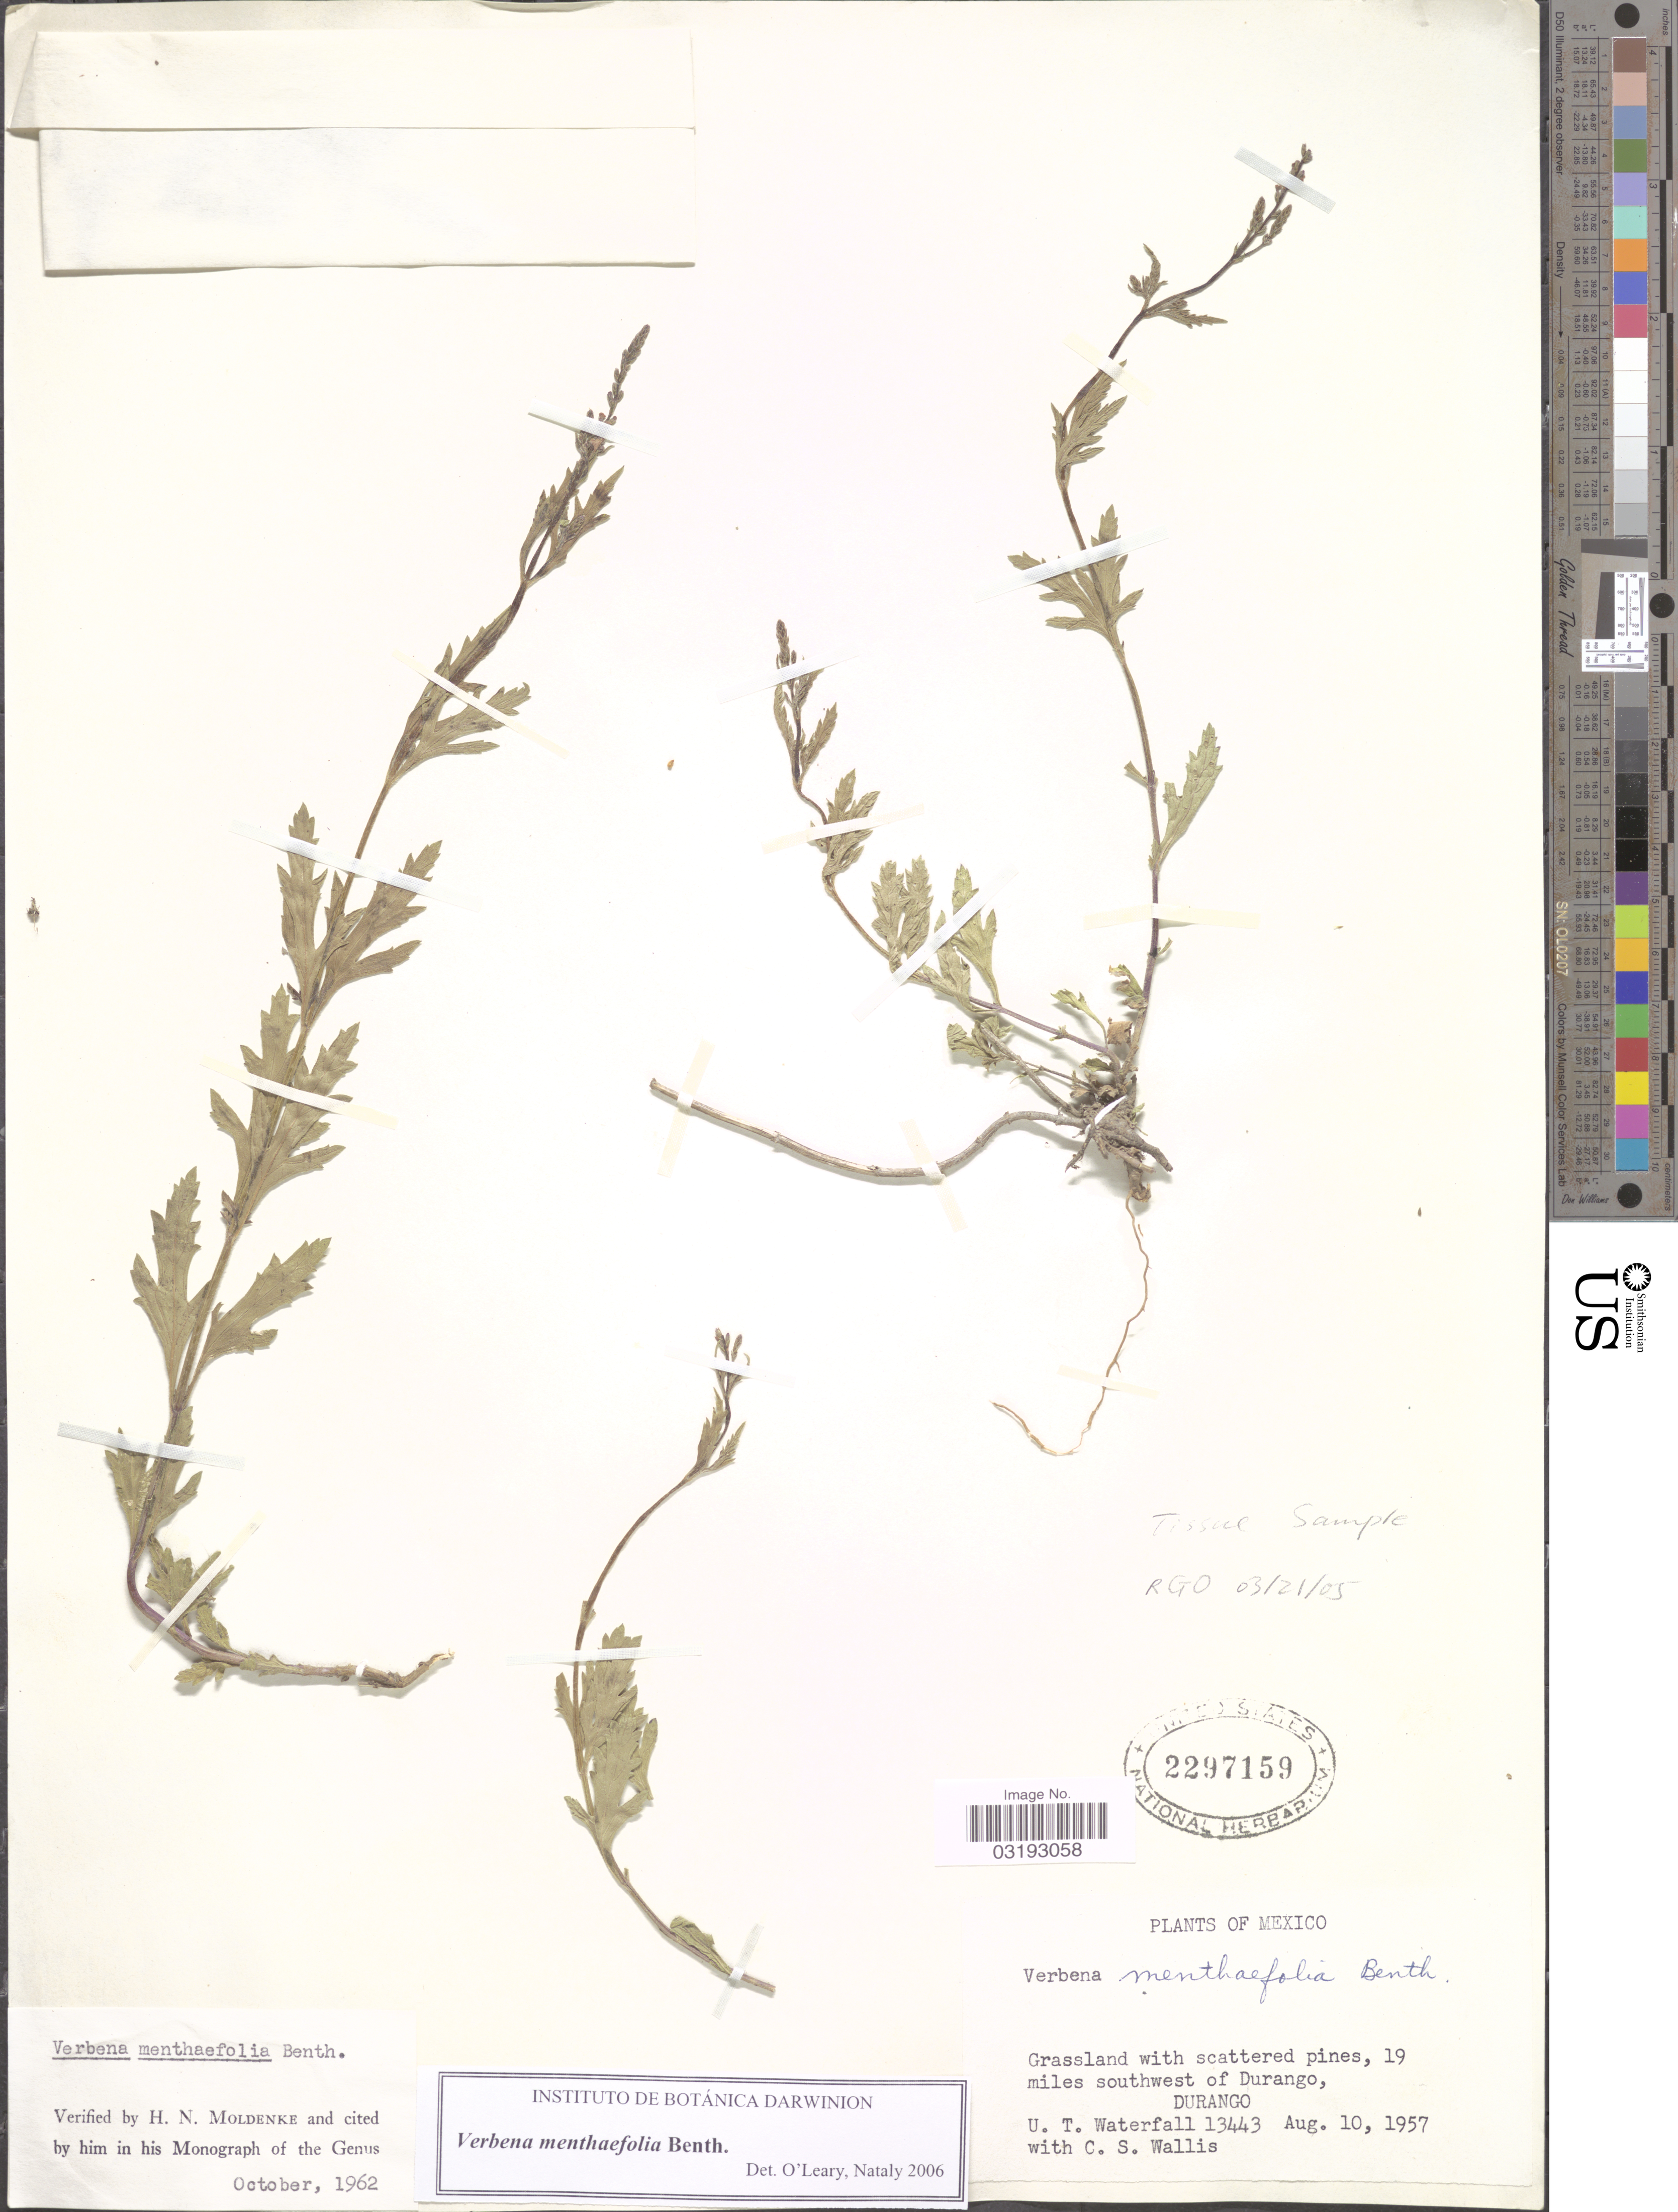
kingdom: Plantae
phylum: Tracheophyta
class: Magnoliopsida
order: Lamiales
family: Verbenaceae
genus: Verbena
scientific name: Verbena menthaefolia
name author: Benth.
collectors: U. T. Waterfall & C. S. Wallis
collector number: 13443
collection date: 1957-08-10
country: Mexico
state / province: Durango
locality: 19 miles southwest of Durango.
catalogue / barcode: US 2297159